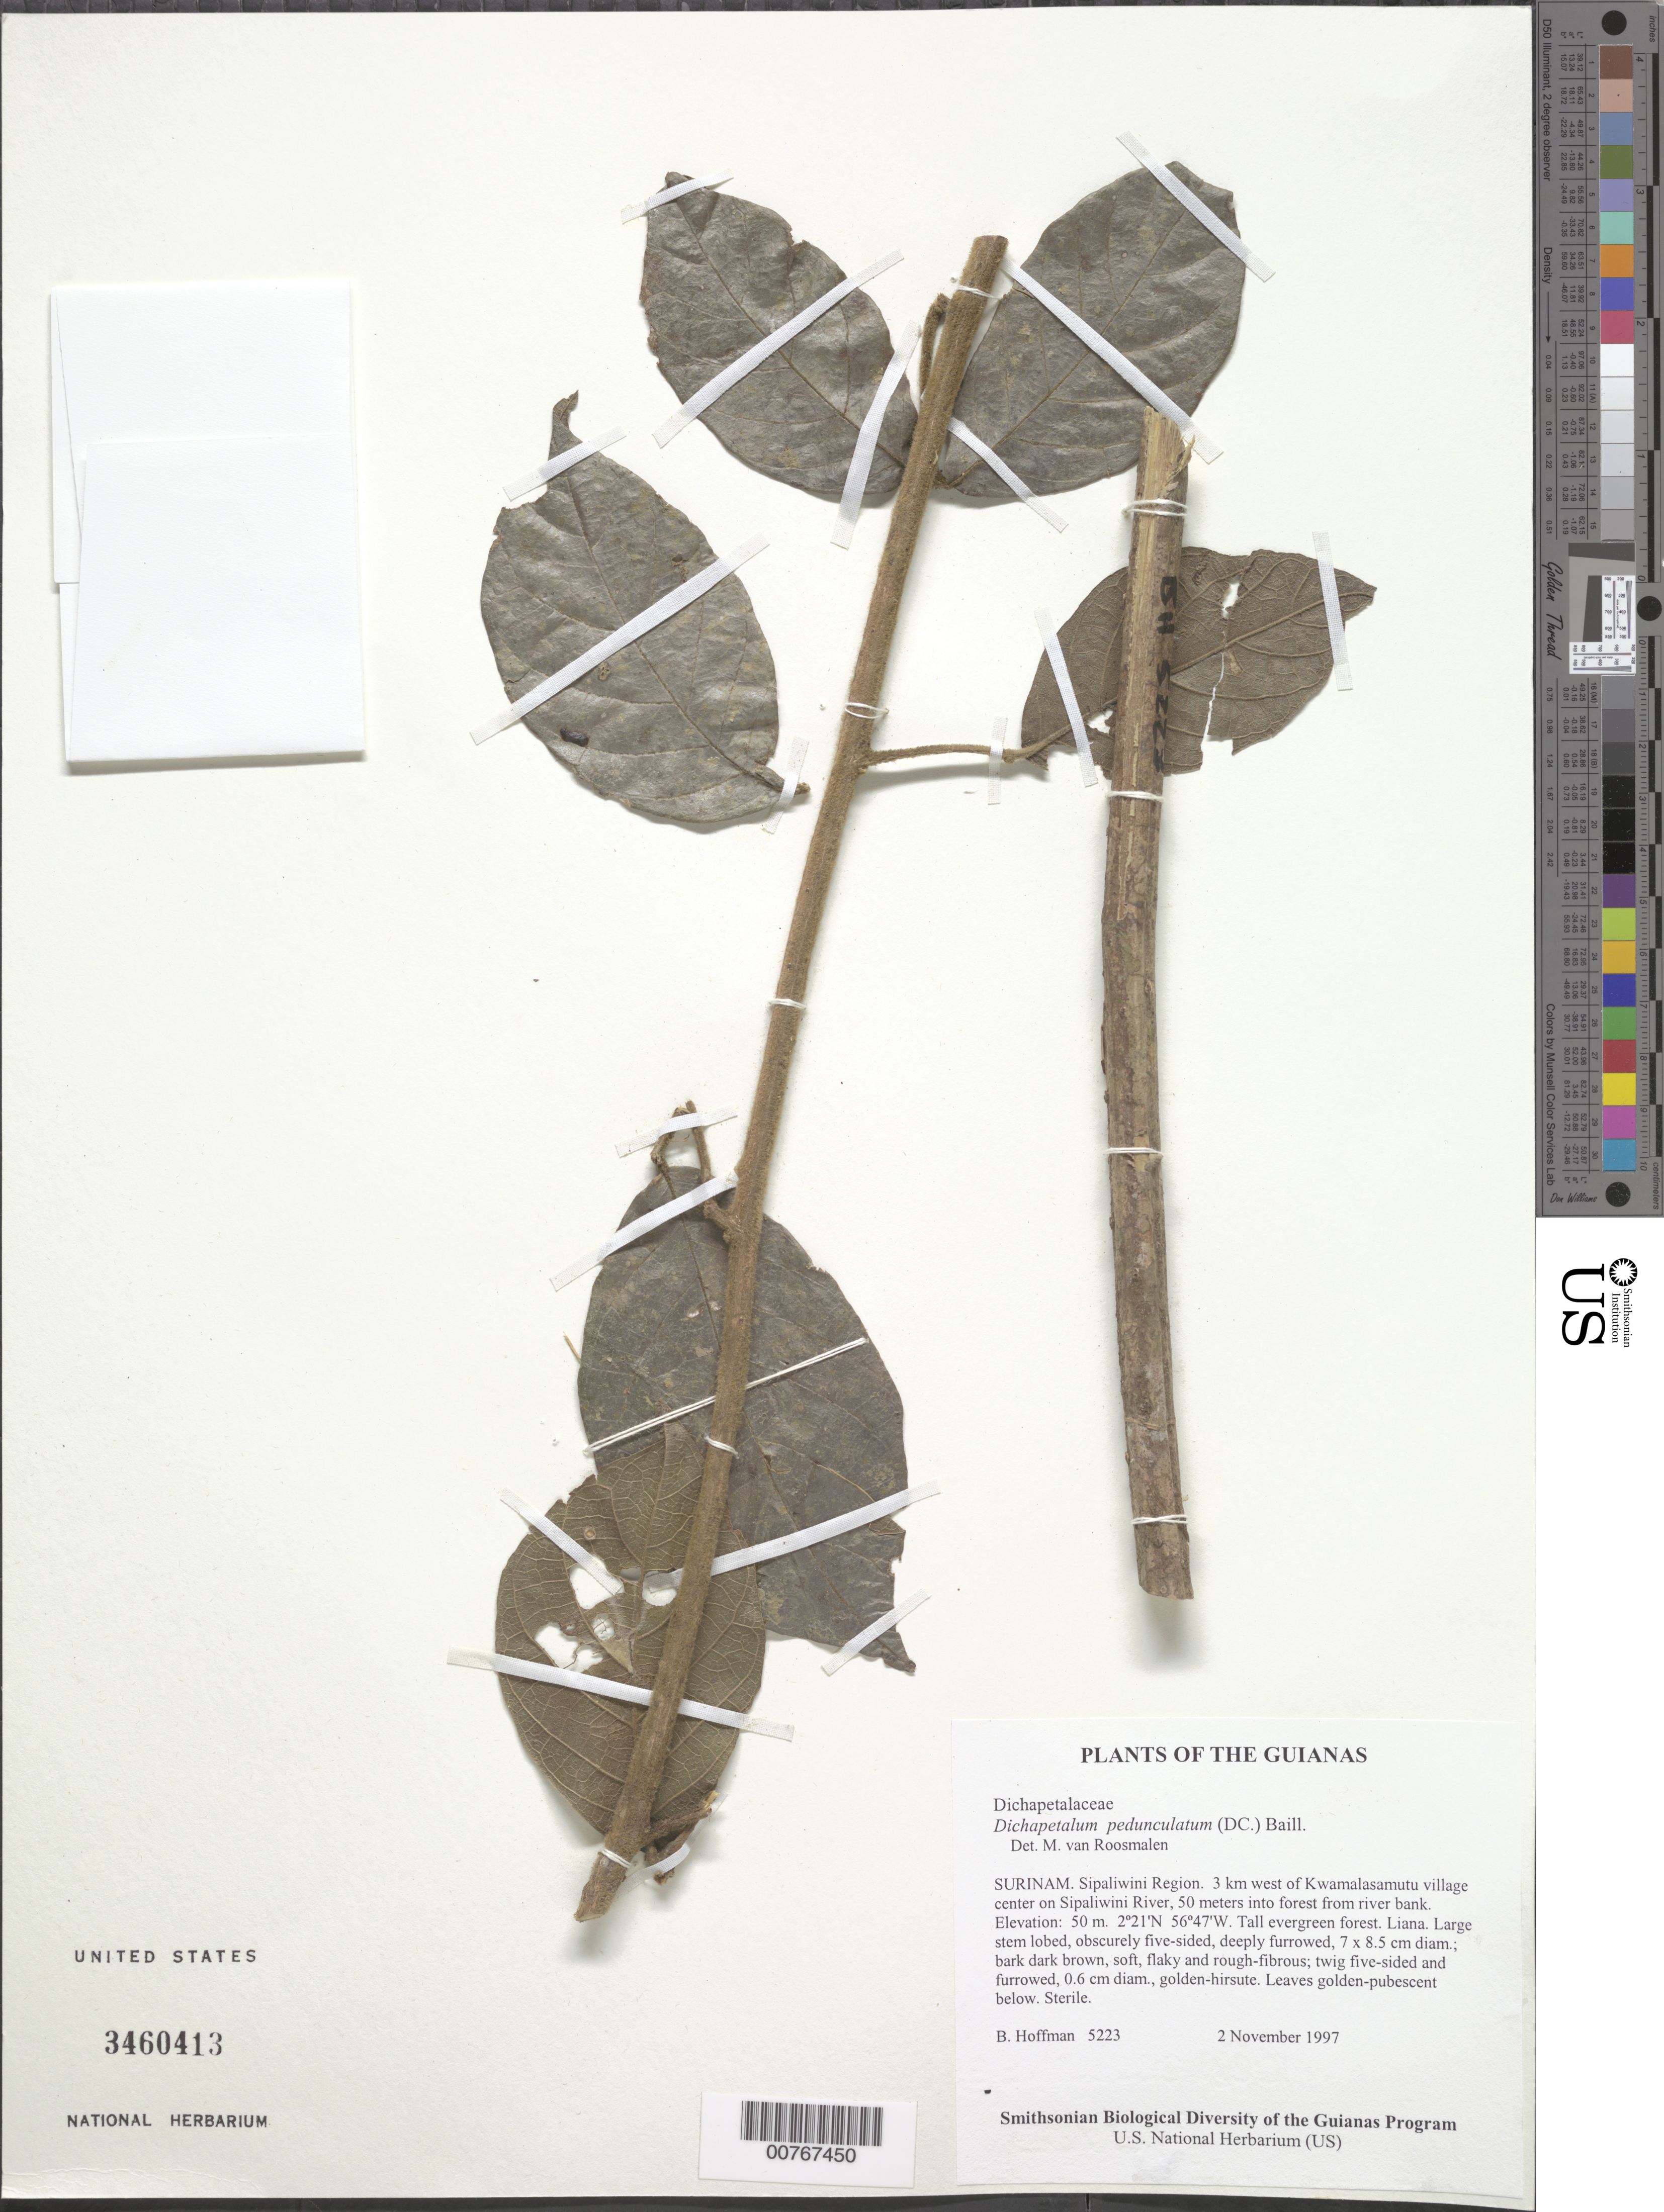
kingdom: Plantae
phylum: Tracheophyta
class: Magnoliopsida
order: Malpighiales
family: Dichapetalaceae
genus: Dichapetalum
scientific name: Dichapetalum pedunculatum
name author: (DC.) Baill.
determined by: Roosmalen, M. van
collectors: B. Hoffman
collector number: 5223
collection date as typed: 2 November 1997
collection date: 1997-11-02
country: Suriname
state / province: Sipaliwini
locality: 3 km west of Kwamalasamutu village center on Sipaliwini River, 50 meters into forest from river bank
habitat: Tall evergreen forest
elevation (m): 50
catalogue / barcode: US 3460413